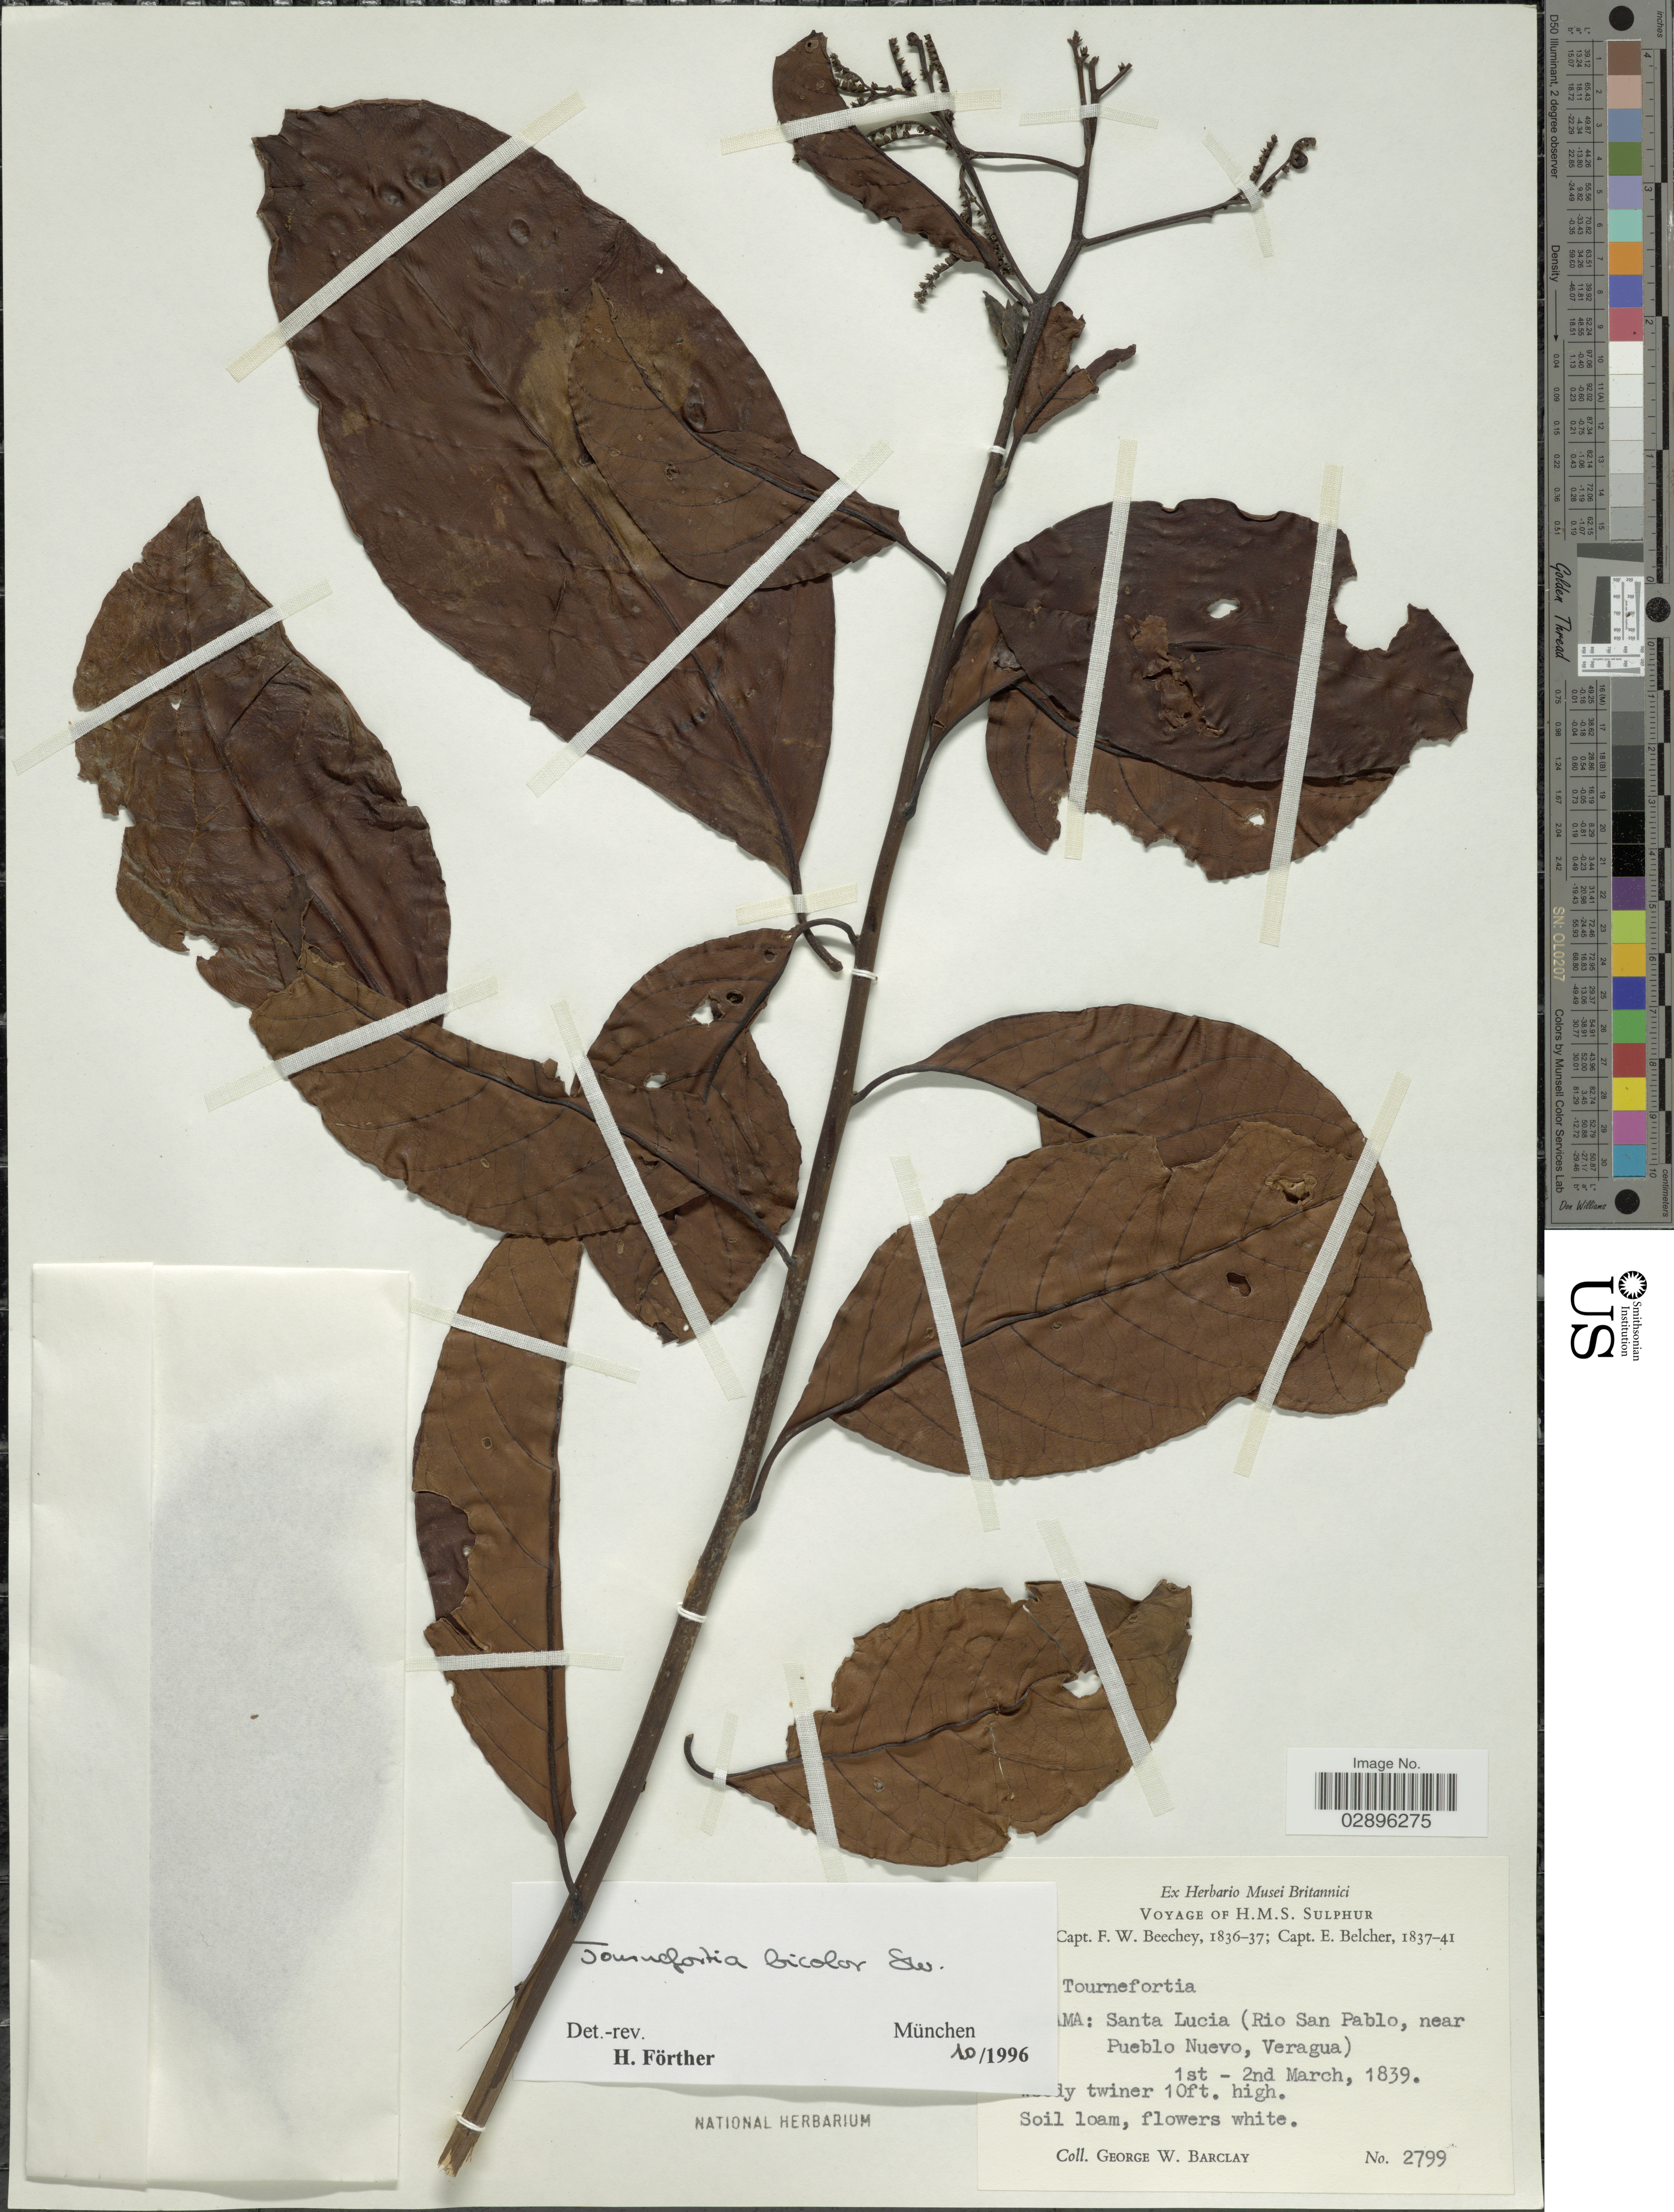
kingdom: Plantae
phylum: Tracheophyta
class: Magnoliopsida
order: Boraginales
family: Heliotropiaceae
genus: Tournefortia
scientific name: Tournefortia bicolor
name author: Sw.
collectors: G. W. Barclay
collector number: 2799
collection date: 1839-03-01/1839-03-02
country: Panama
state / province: Veraguas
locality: Santa Lucia (Rio San Pablo, near Pueblo Nuevo).